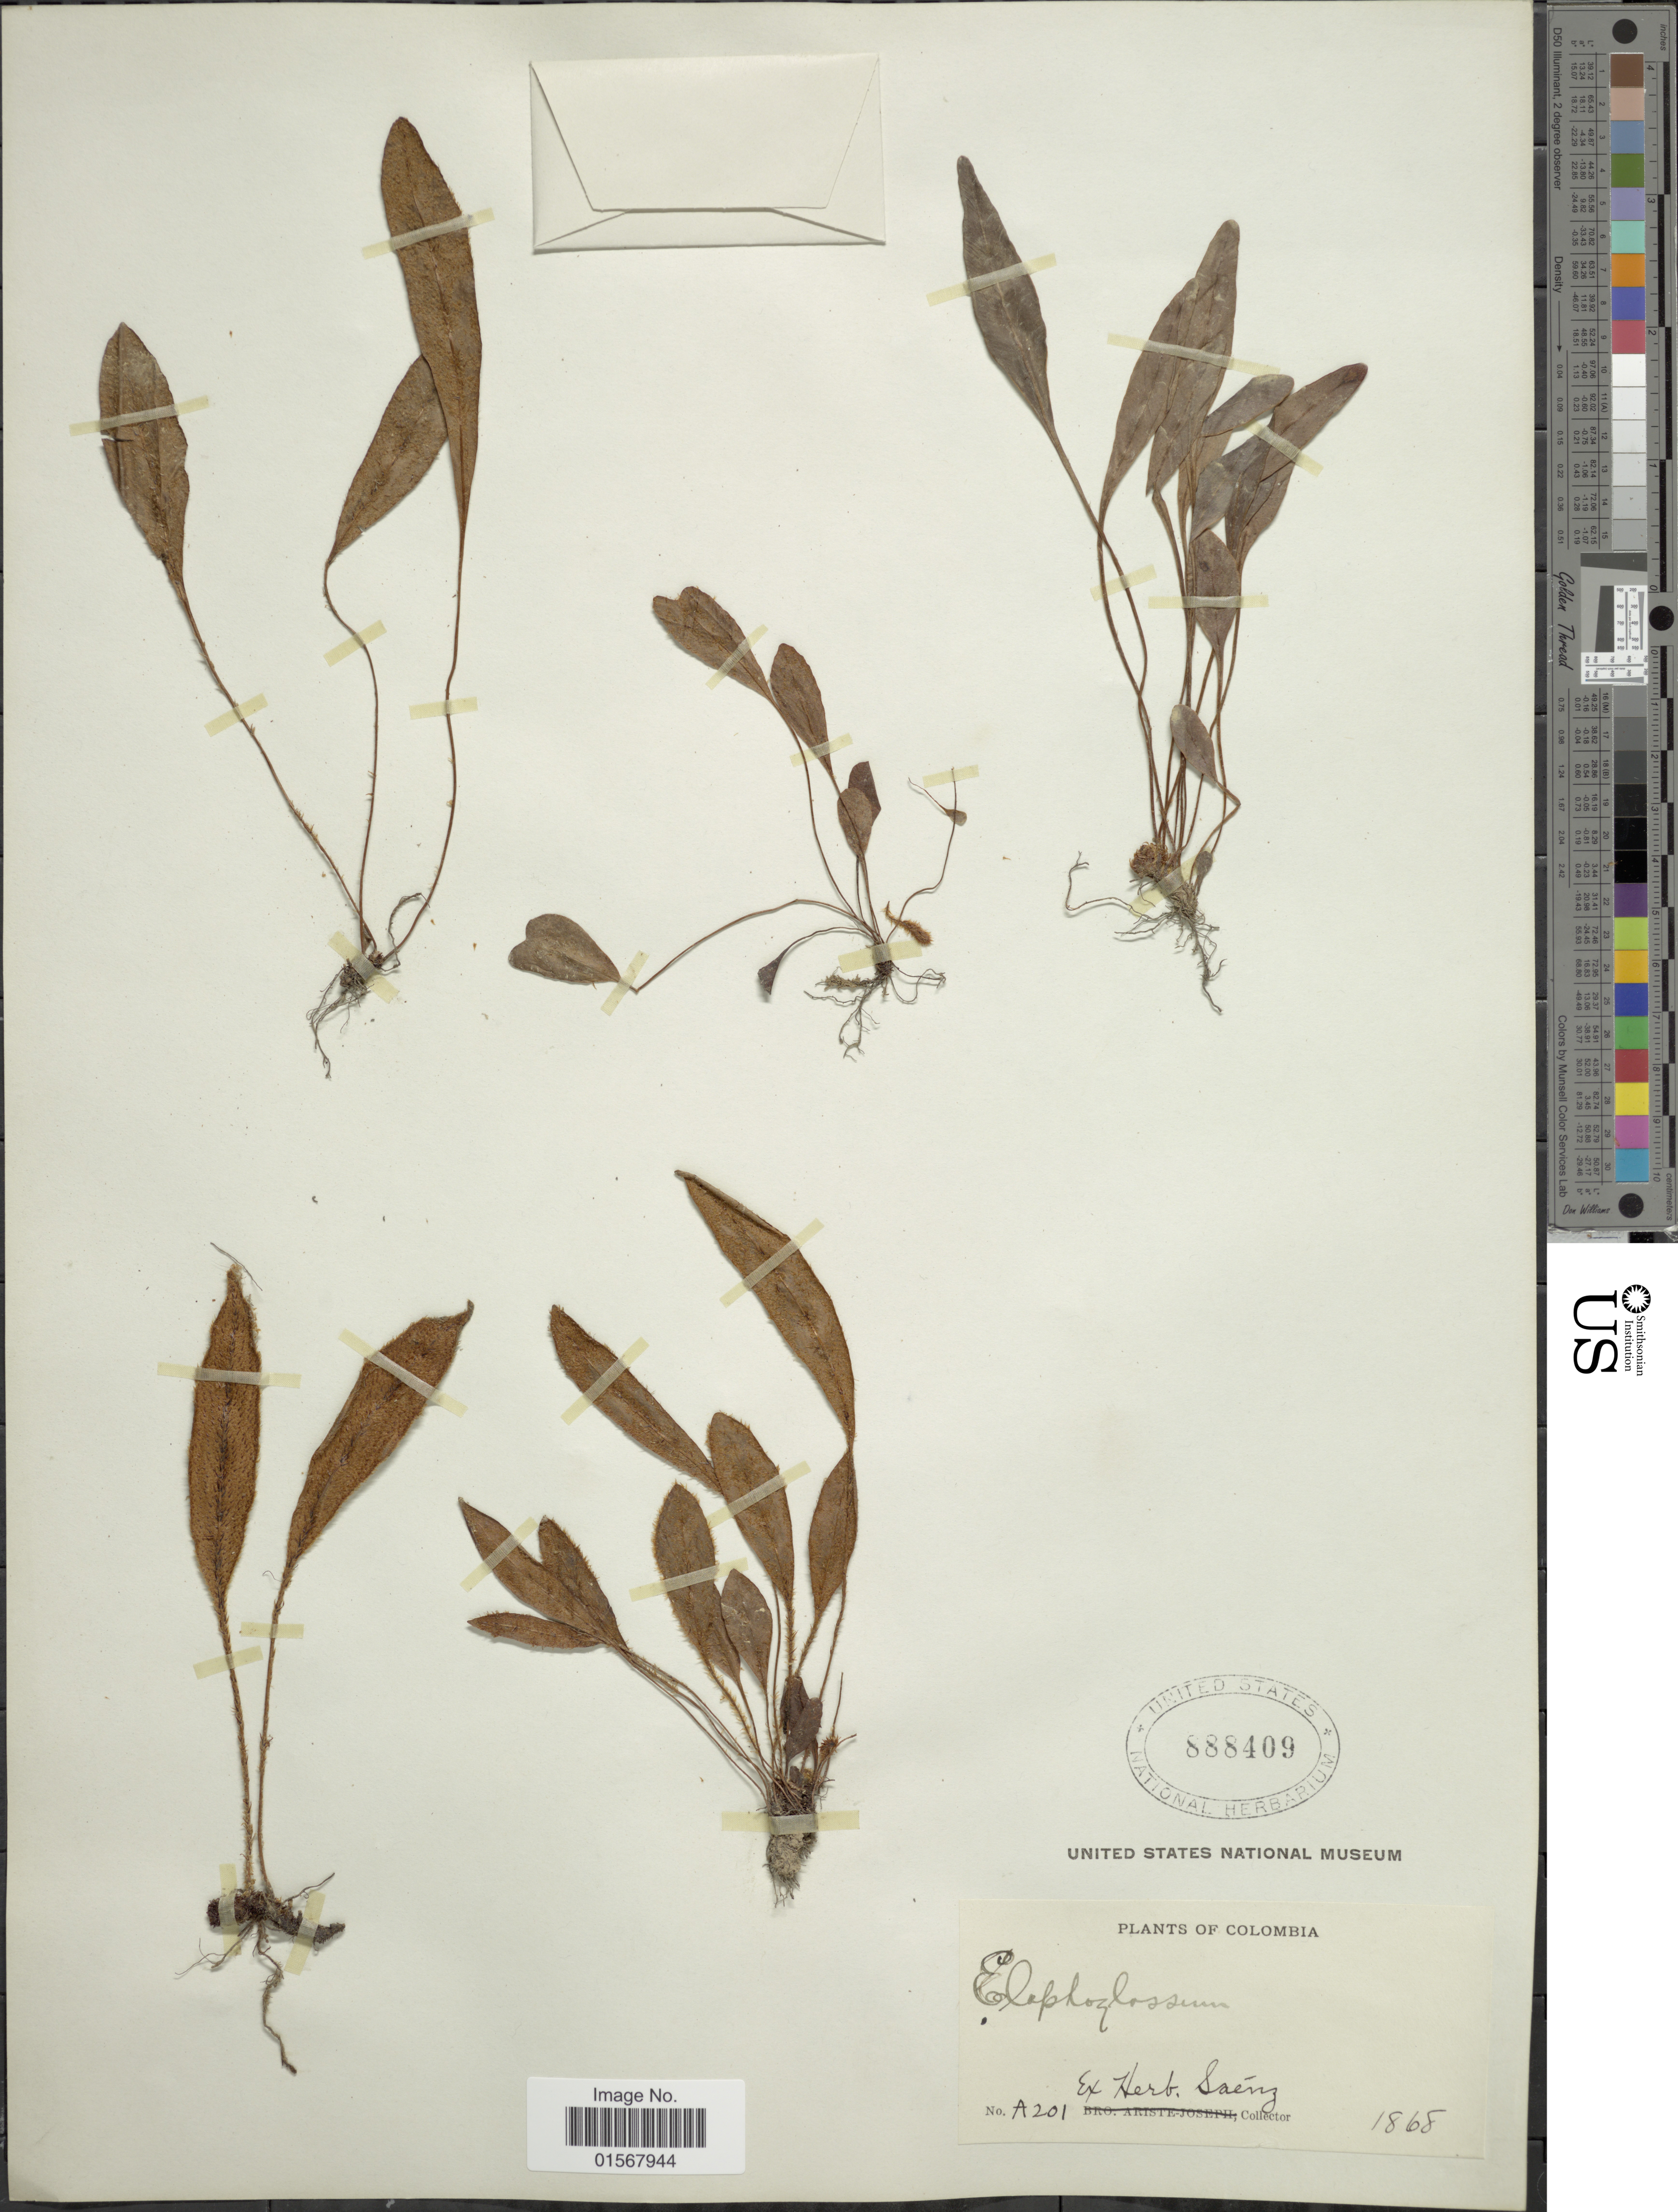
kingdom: Plantae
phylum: Tracheophyta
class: Polypodiopsida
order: Polypodiales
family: Dryopteridaceae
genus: Elaphoglossum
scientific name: Elaphoglossum sp.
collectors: ex herb. Saéng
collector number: A201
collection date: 1868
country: Colombia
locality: Colombia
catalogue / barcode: US 888409